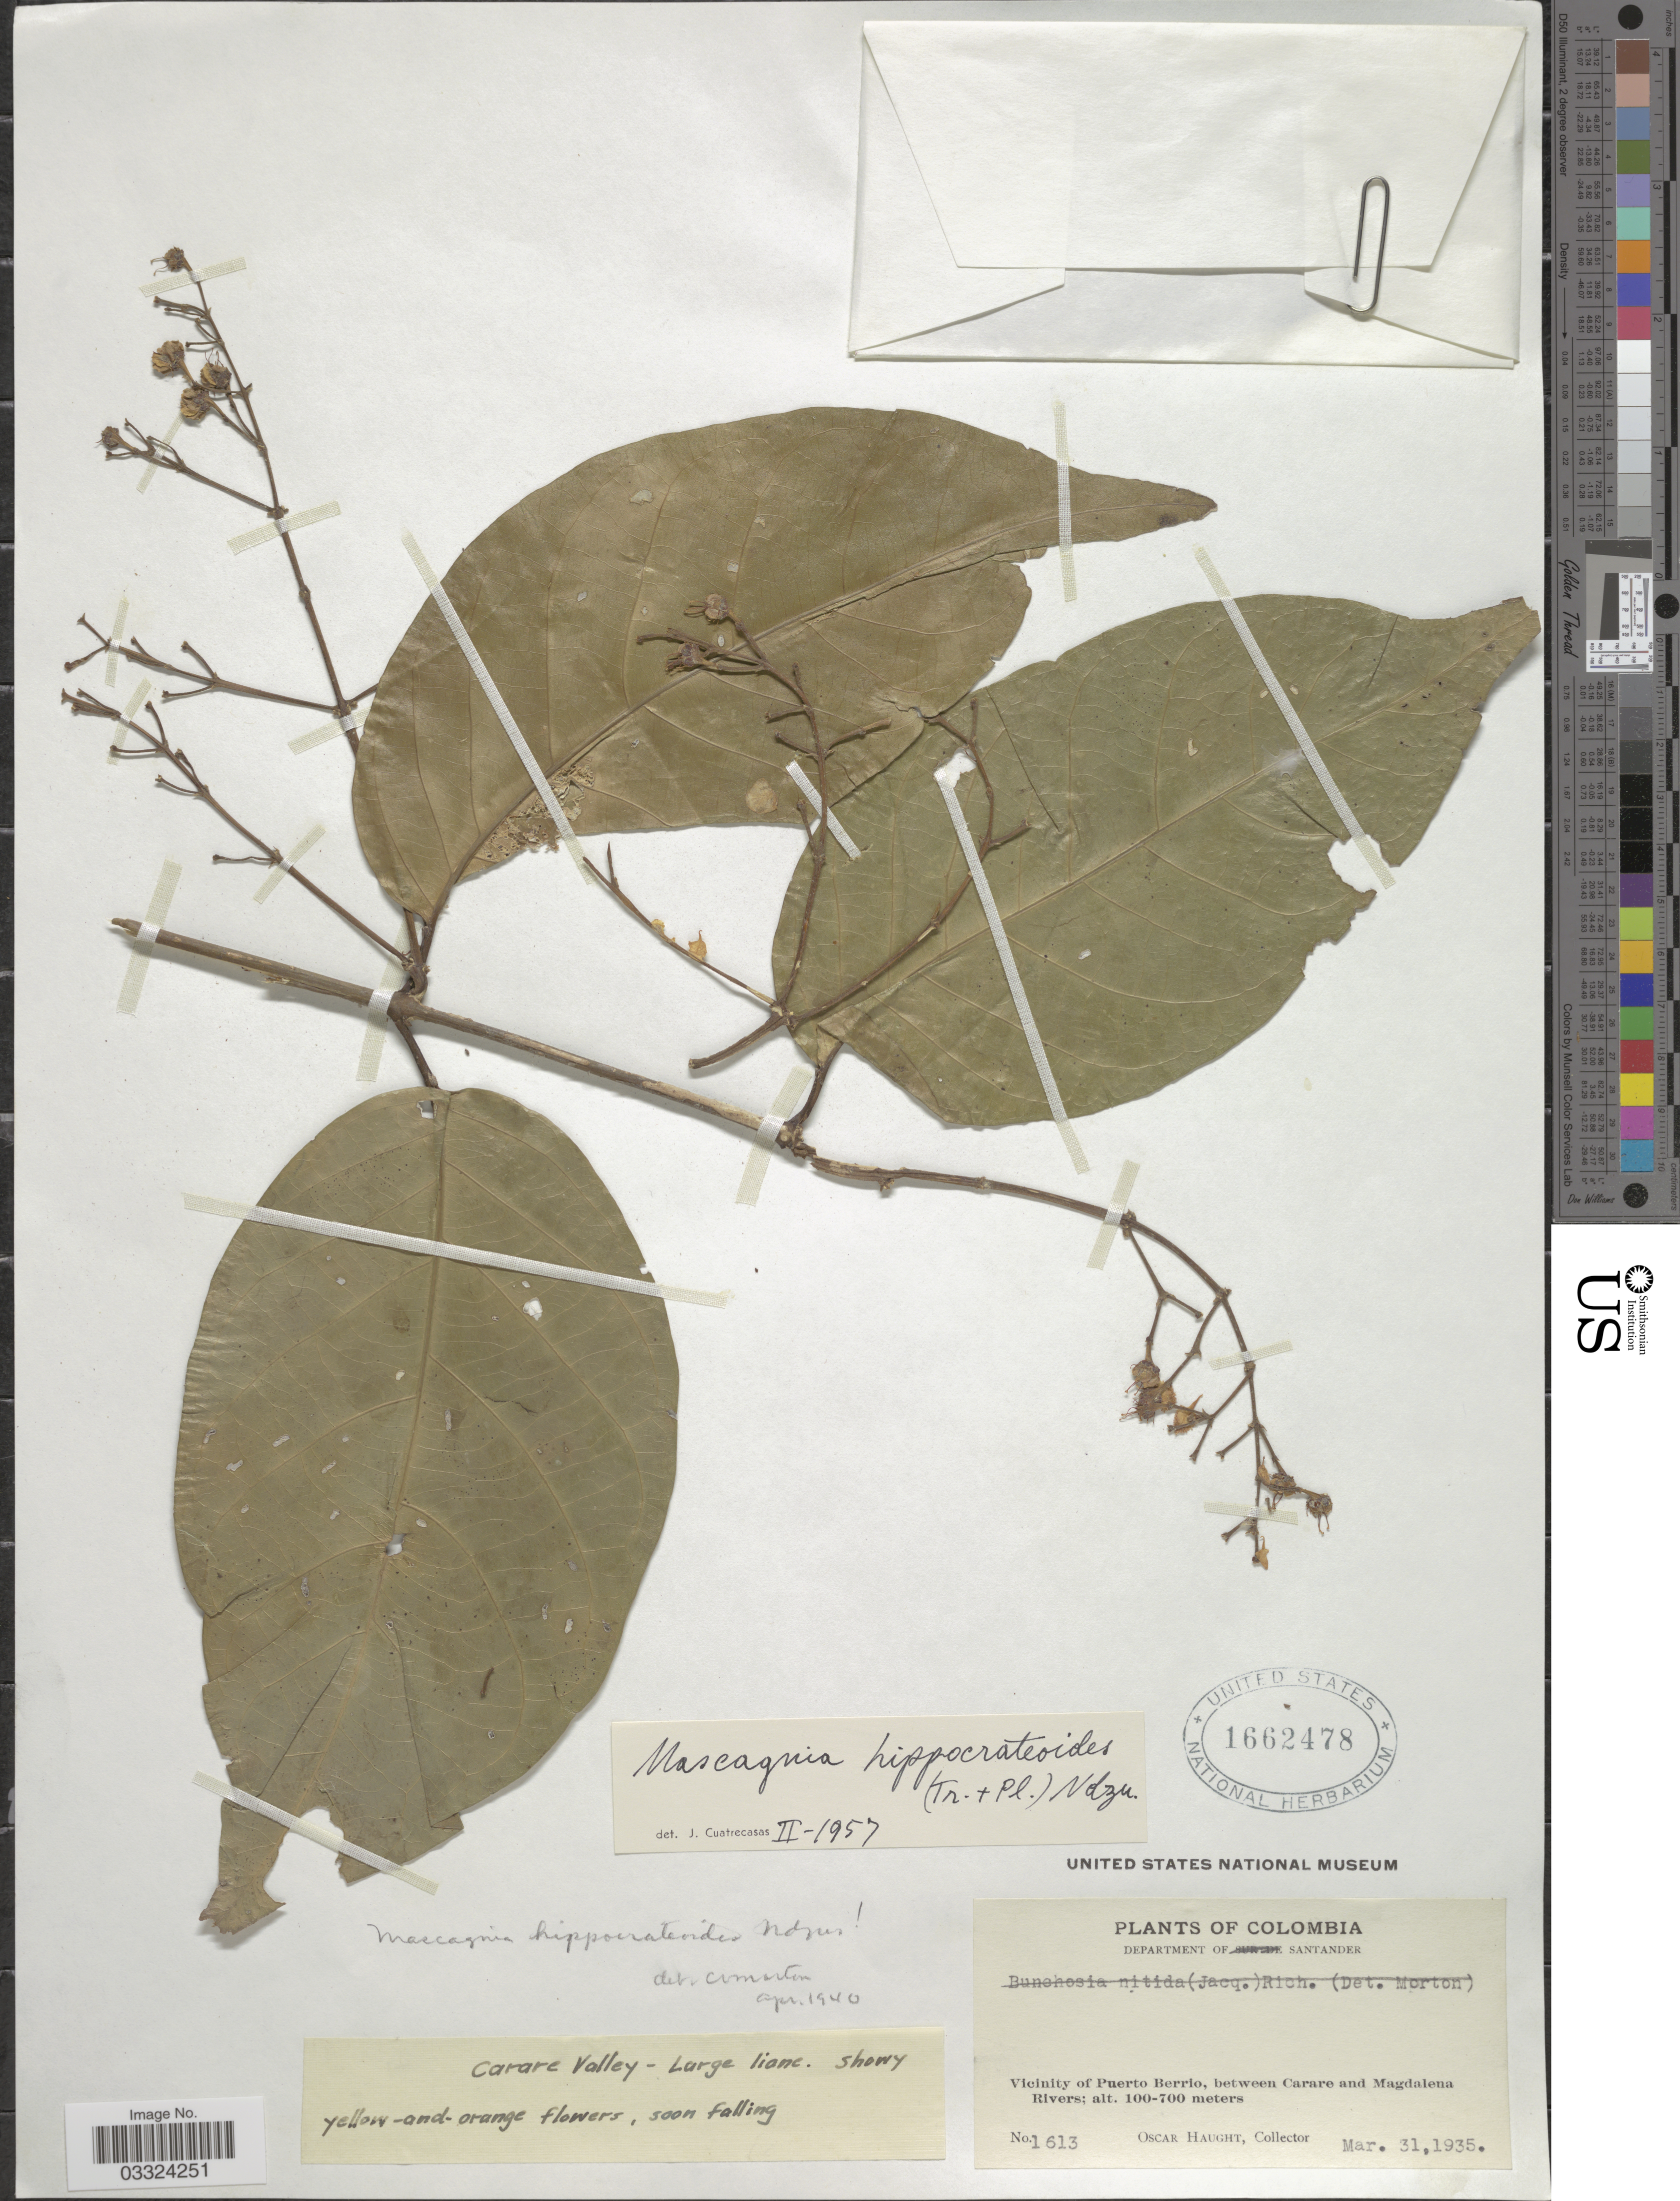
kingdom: Plantae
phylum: Tracheophyta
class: Magnoliopsida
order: Malpighiales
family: Malpighiaceae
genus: Adelphia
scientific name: Adelphia hiraea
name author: (Gaertn.) W.R. Anderson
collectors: O. L. Haught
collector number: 1613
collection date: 1935-03-31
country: Colombia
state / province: Santander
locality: Department of Santander. Vicinity of Puerto Berrio, between Carare and Magdalena Rivers.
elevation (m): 100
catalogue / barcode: US 1662478